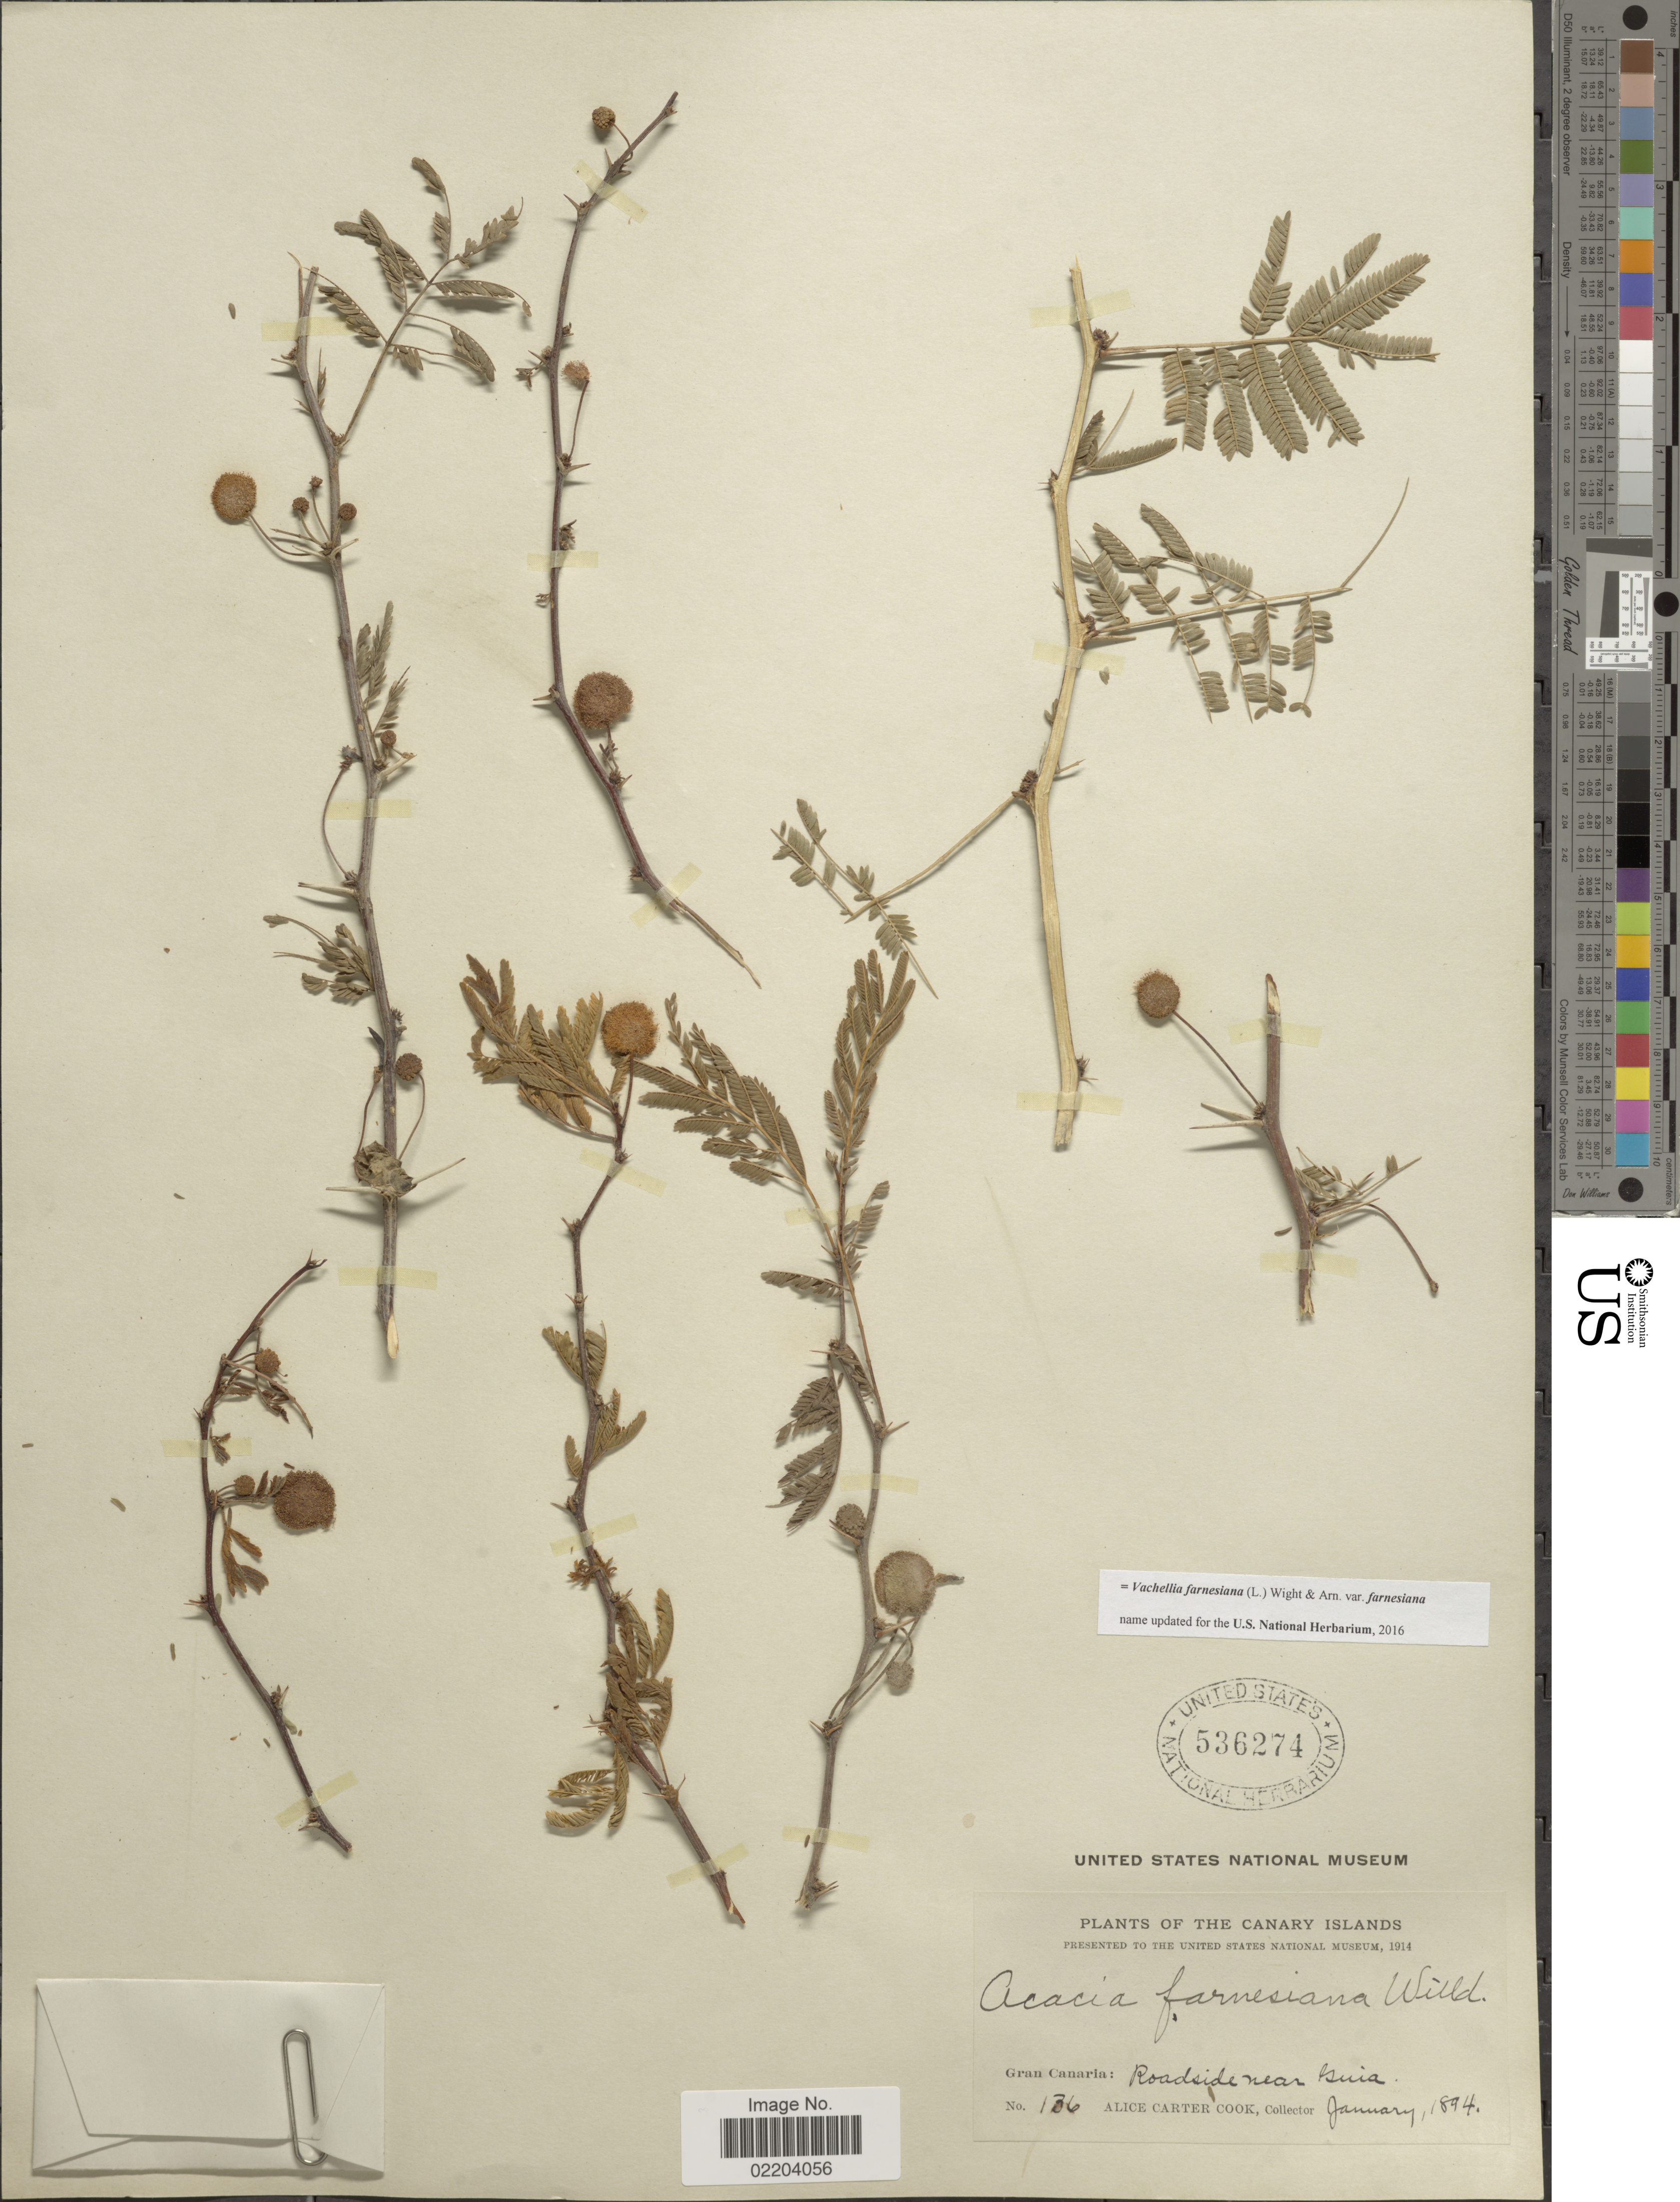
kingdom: Plantae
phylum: Tracheophyta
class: Magnoliopsida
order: Fabales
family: Fabaceae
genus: Vachellia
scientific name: Vachellia farnesiana var. farnesiana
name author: (L.) Wight & Arn.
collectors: Alice C. Cook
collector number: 136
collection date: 1894-01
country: Spain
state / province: Canarias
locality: Canary Islands. Gran Canaria: Roadside near Guia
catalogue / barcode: US 536274